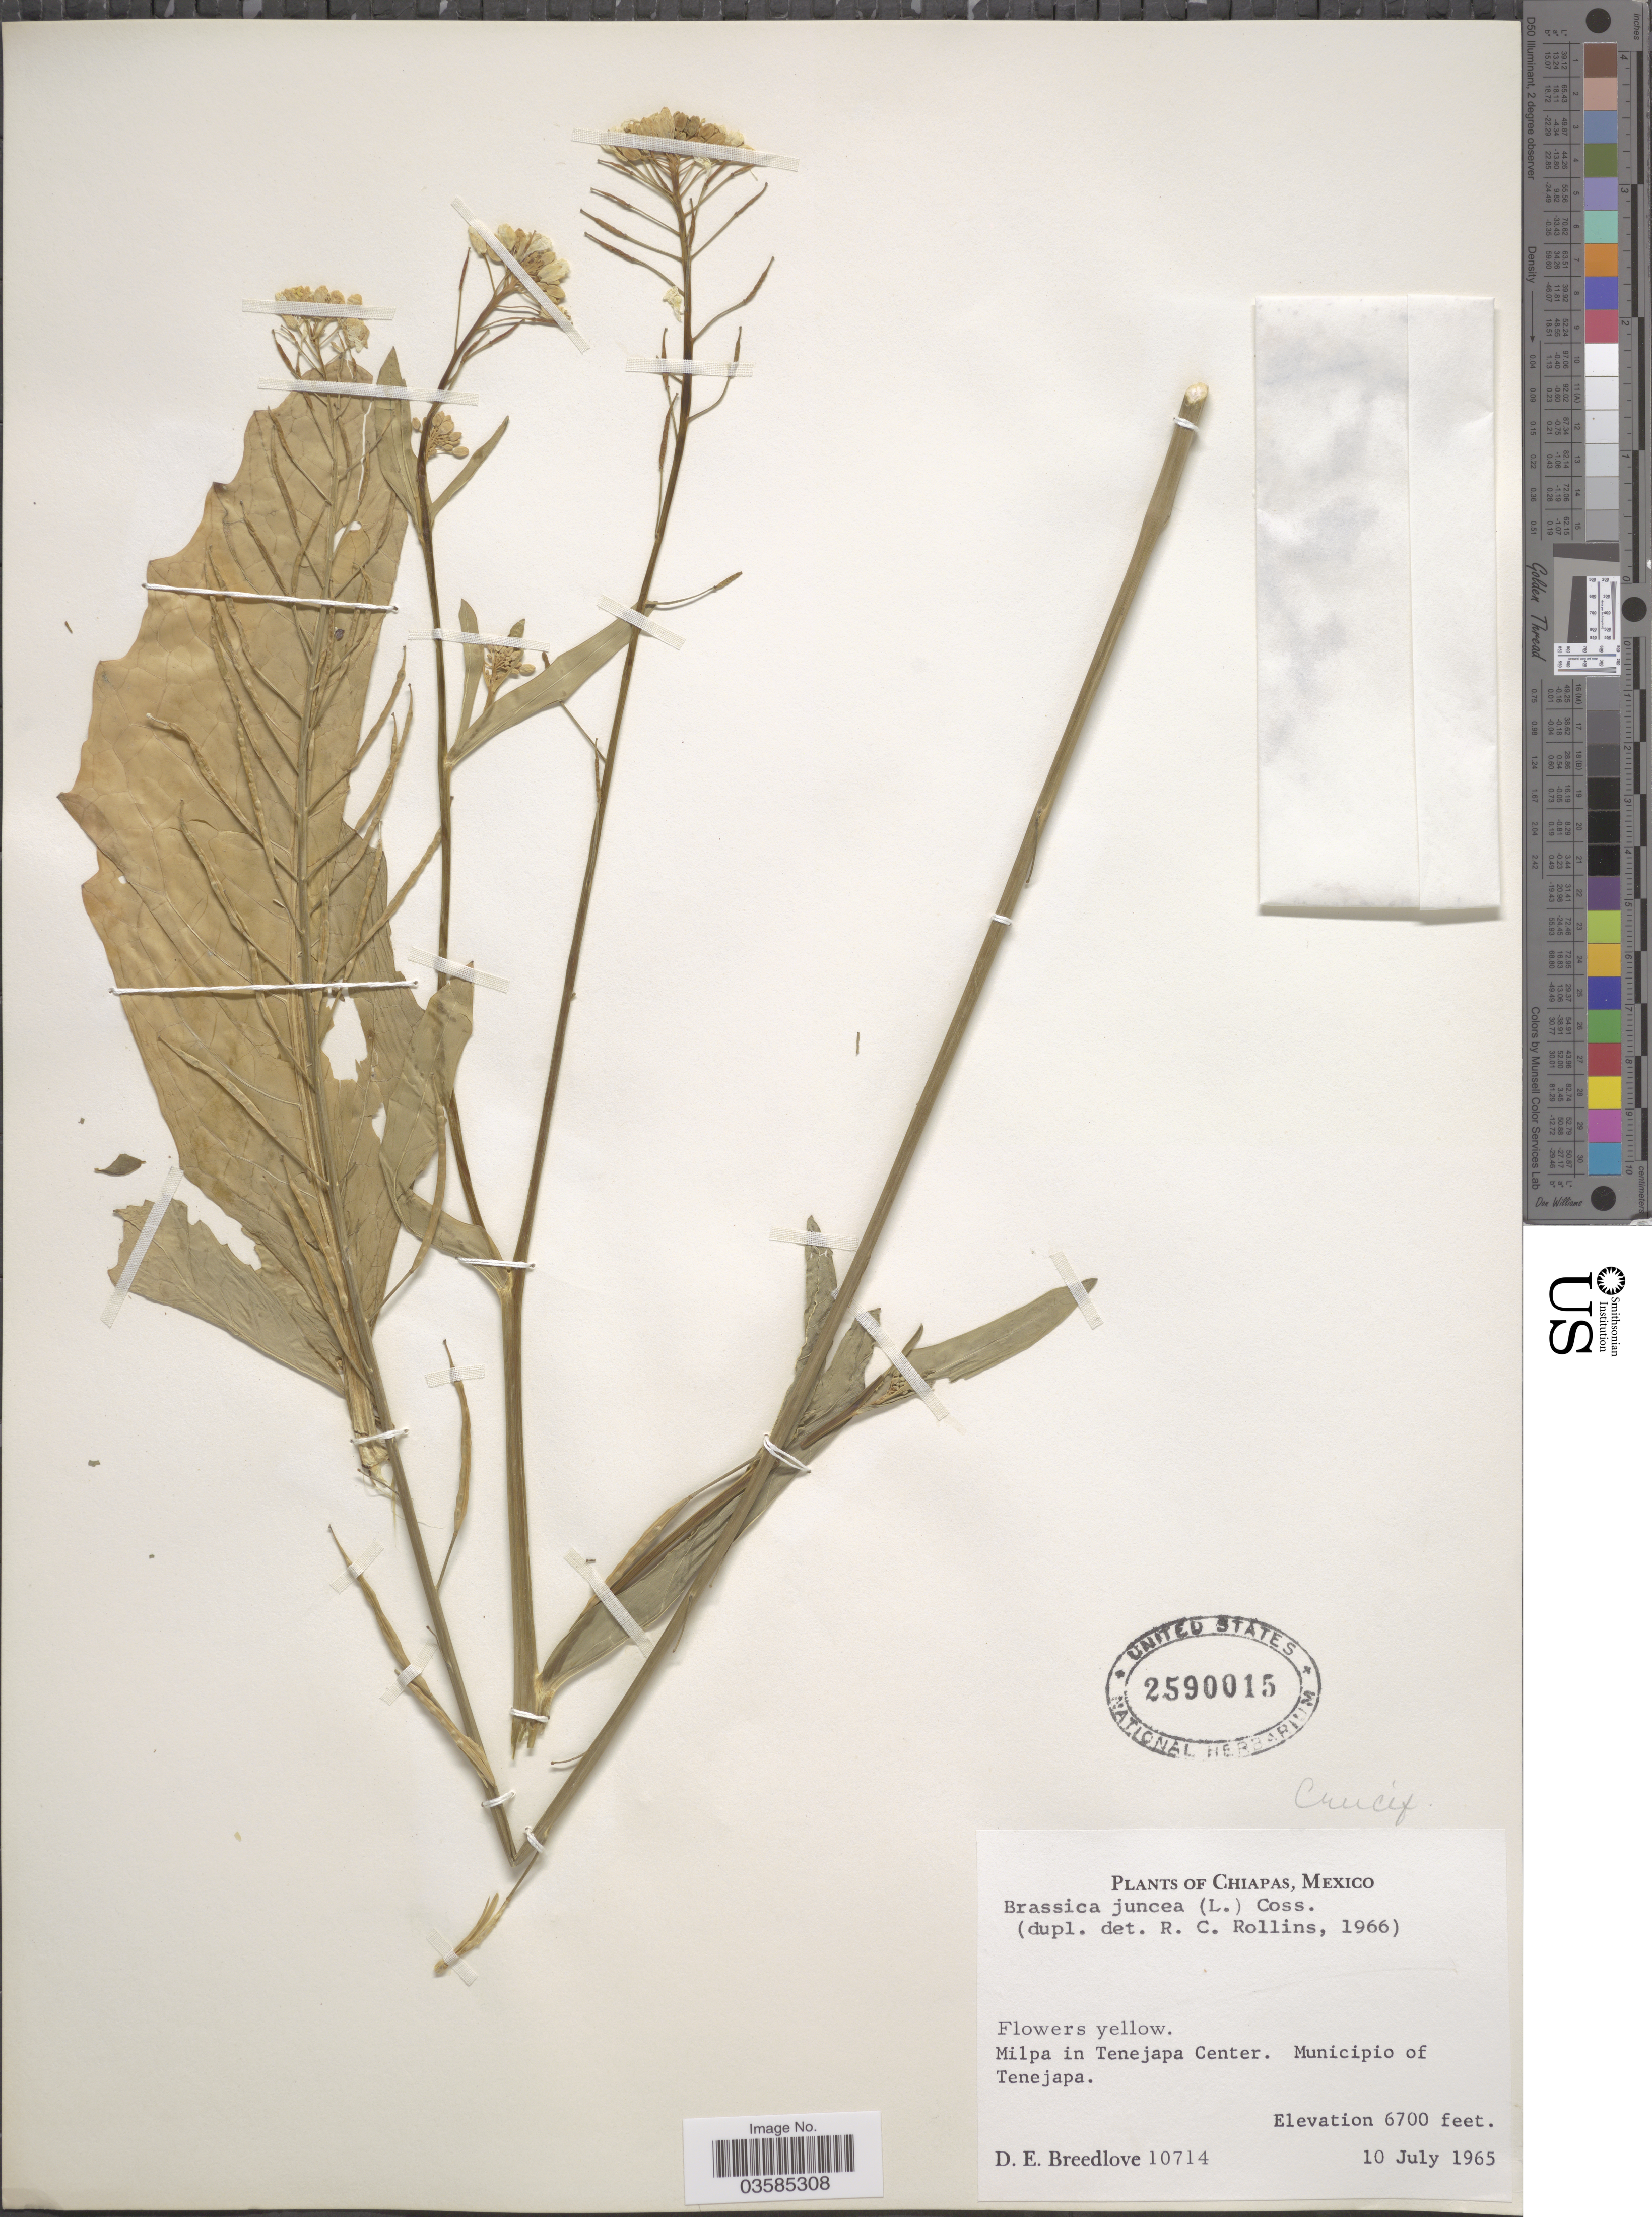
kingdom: Plantae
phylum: Tracheophyta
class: Magnoliopsida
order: Brassicales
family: Brassicaceae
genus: Brassica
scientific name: Brassica juncea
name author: (L.) Czern.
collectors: D. E. Breedlove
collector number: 10714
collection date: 1965-07-10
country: Mexico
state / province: México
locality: Milpa in Tenejapa Center. Municipio of Tenejapa.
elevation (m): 2042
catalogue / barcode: US 2590015